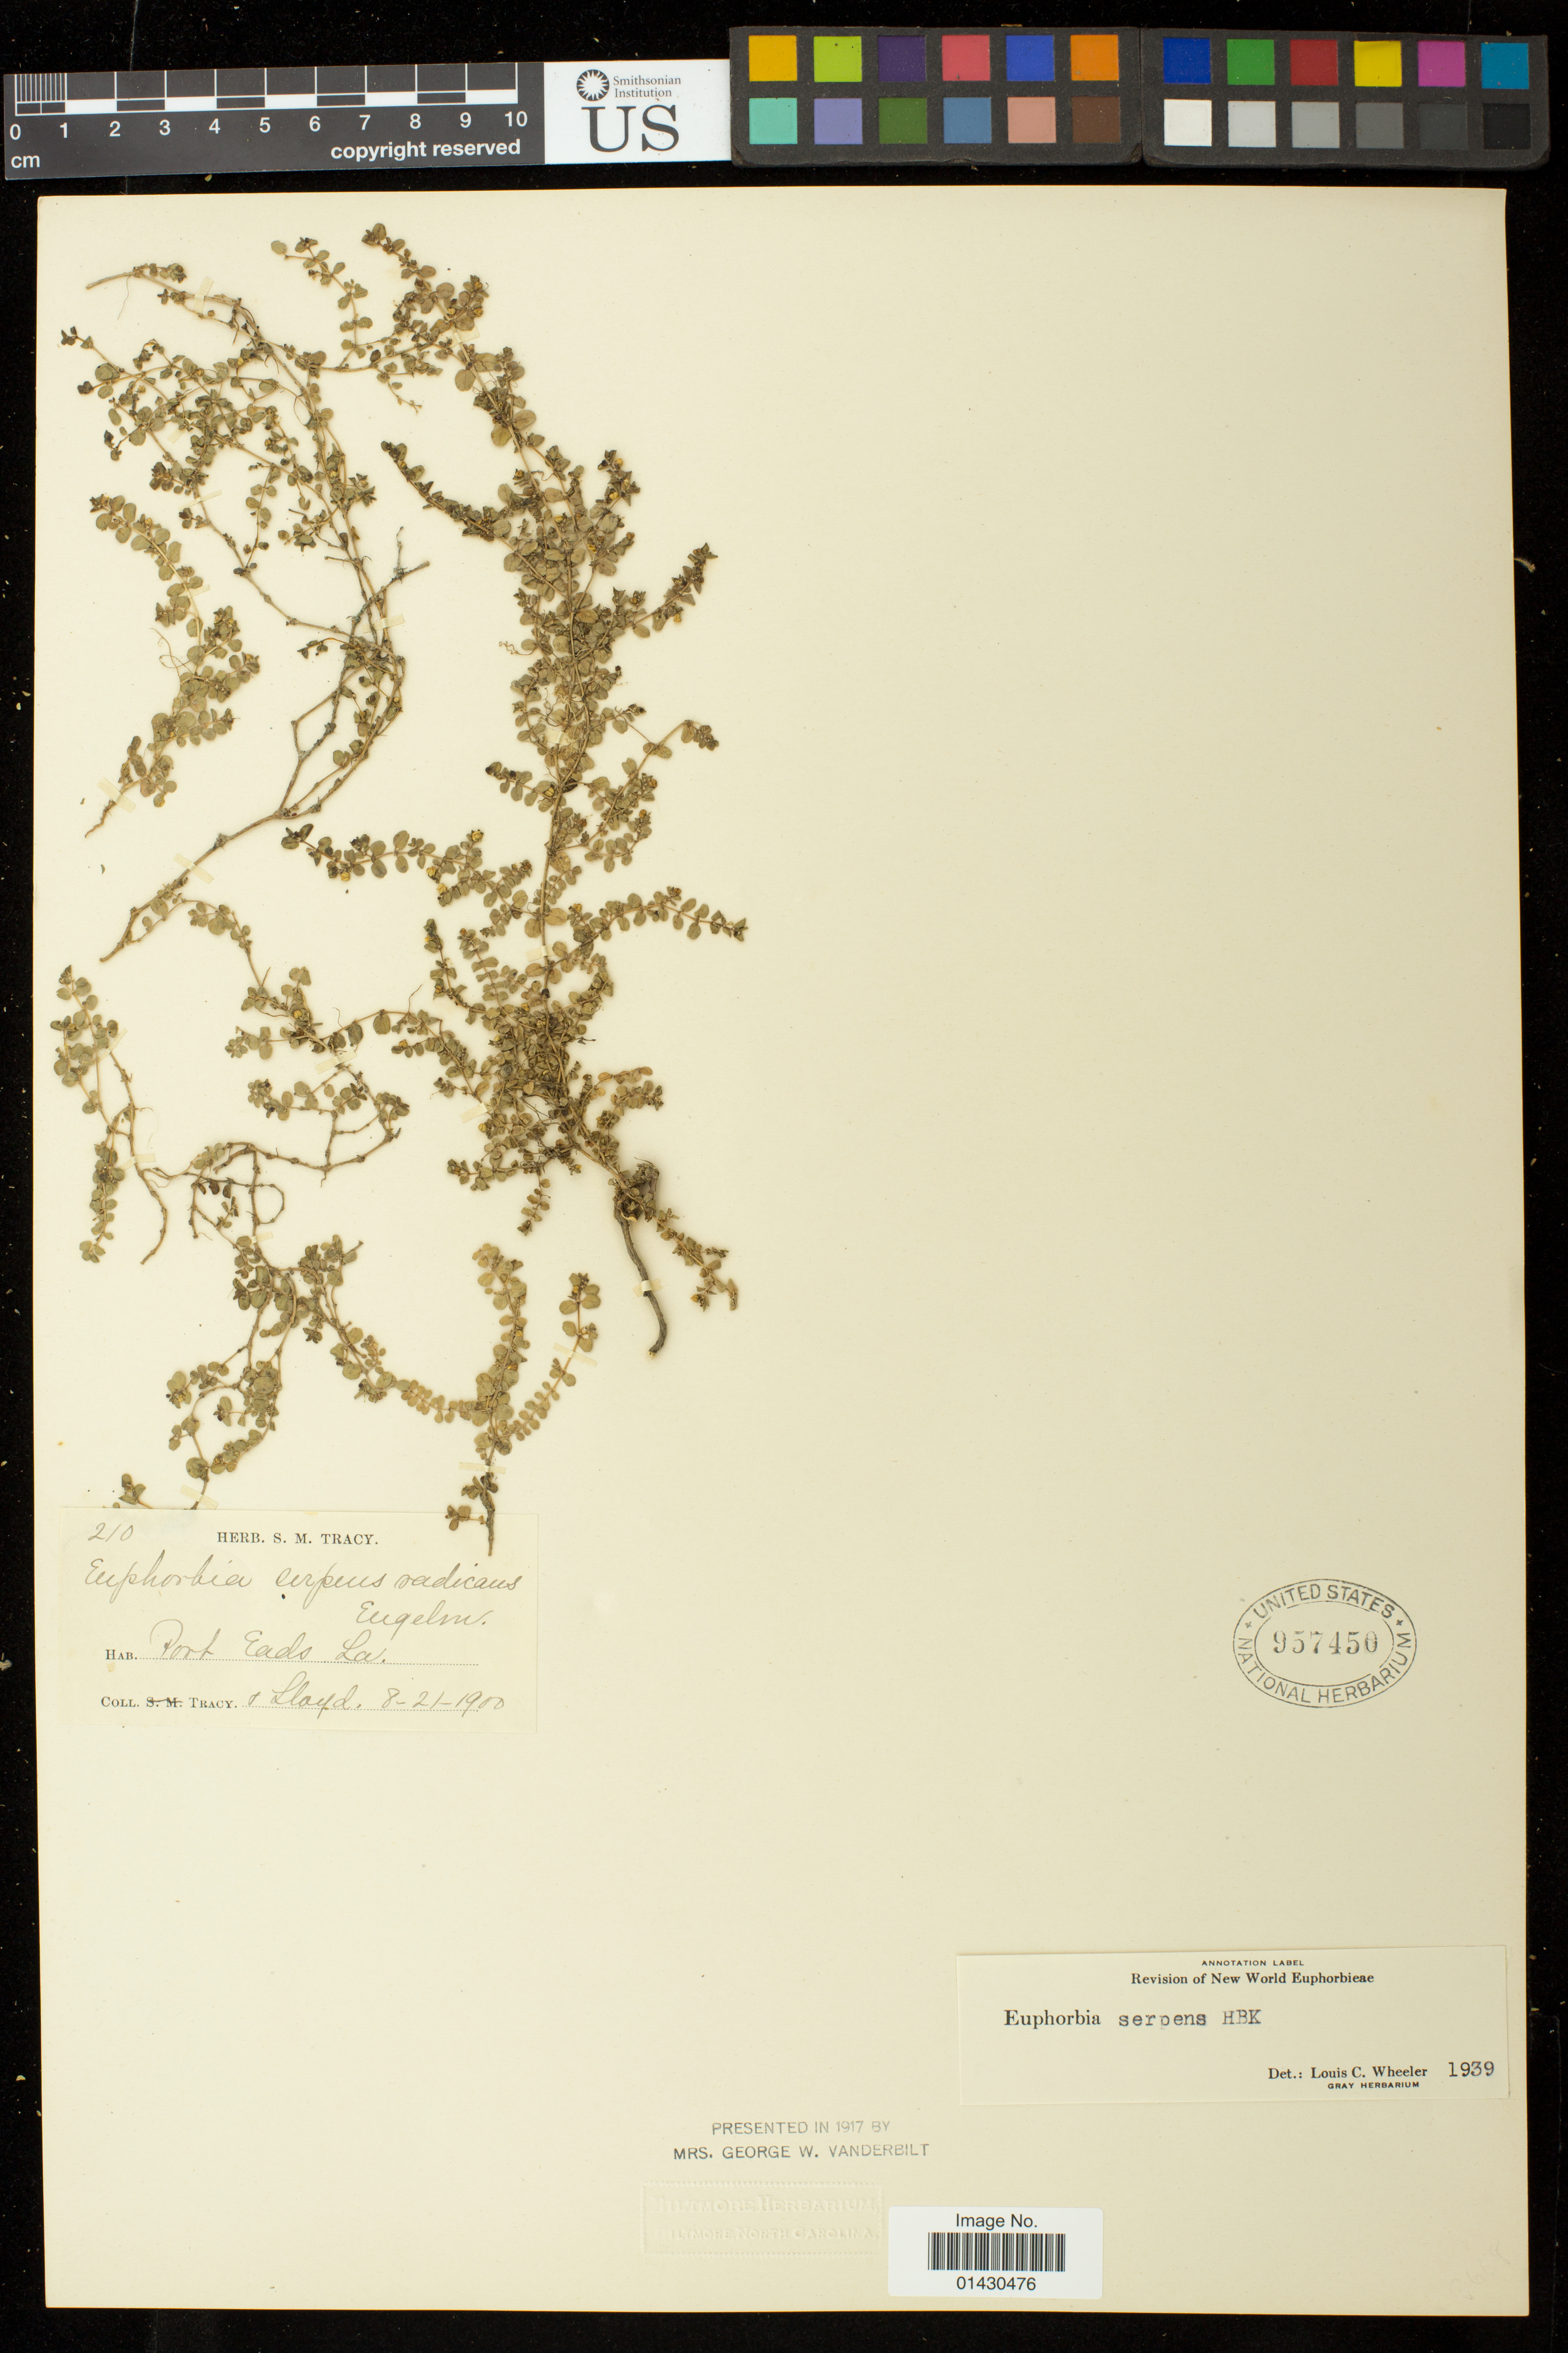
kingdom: Plantae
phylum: Tracheophyta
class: Magnoliopsida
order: Malpighiales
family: Euphorbiaceae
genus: Euphorbia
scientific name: Euphorbia serpens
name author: Kunth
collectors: -. Tracy & -- Lloyd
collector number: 210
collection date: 1900-08-21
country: United States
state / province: Louisiana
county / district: Plaquemines Parish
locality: Port Eads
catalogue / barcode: US 957450